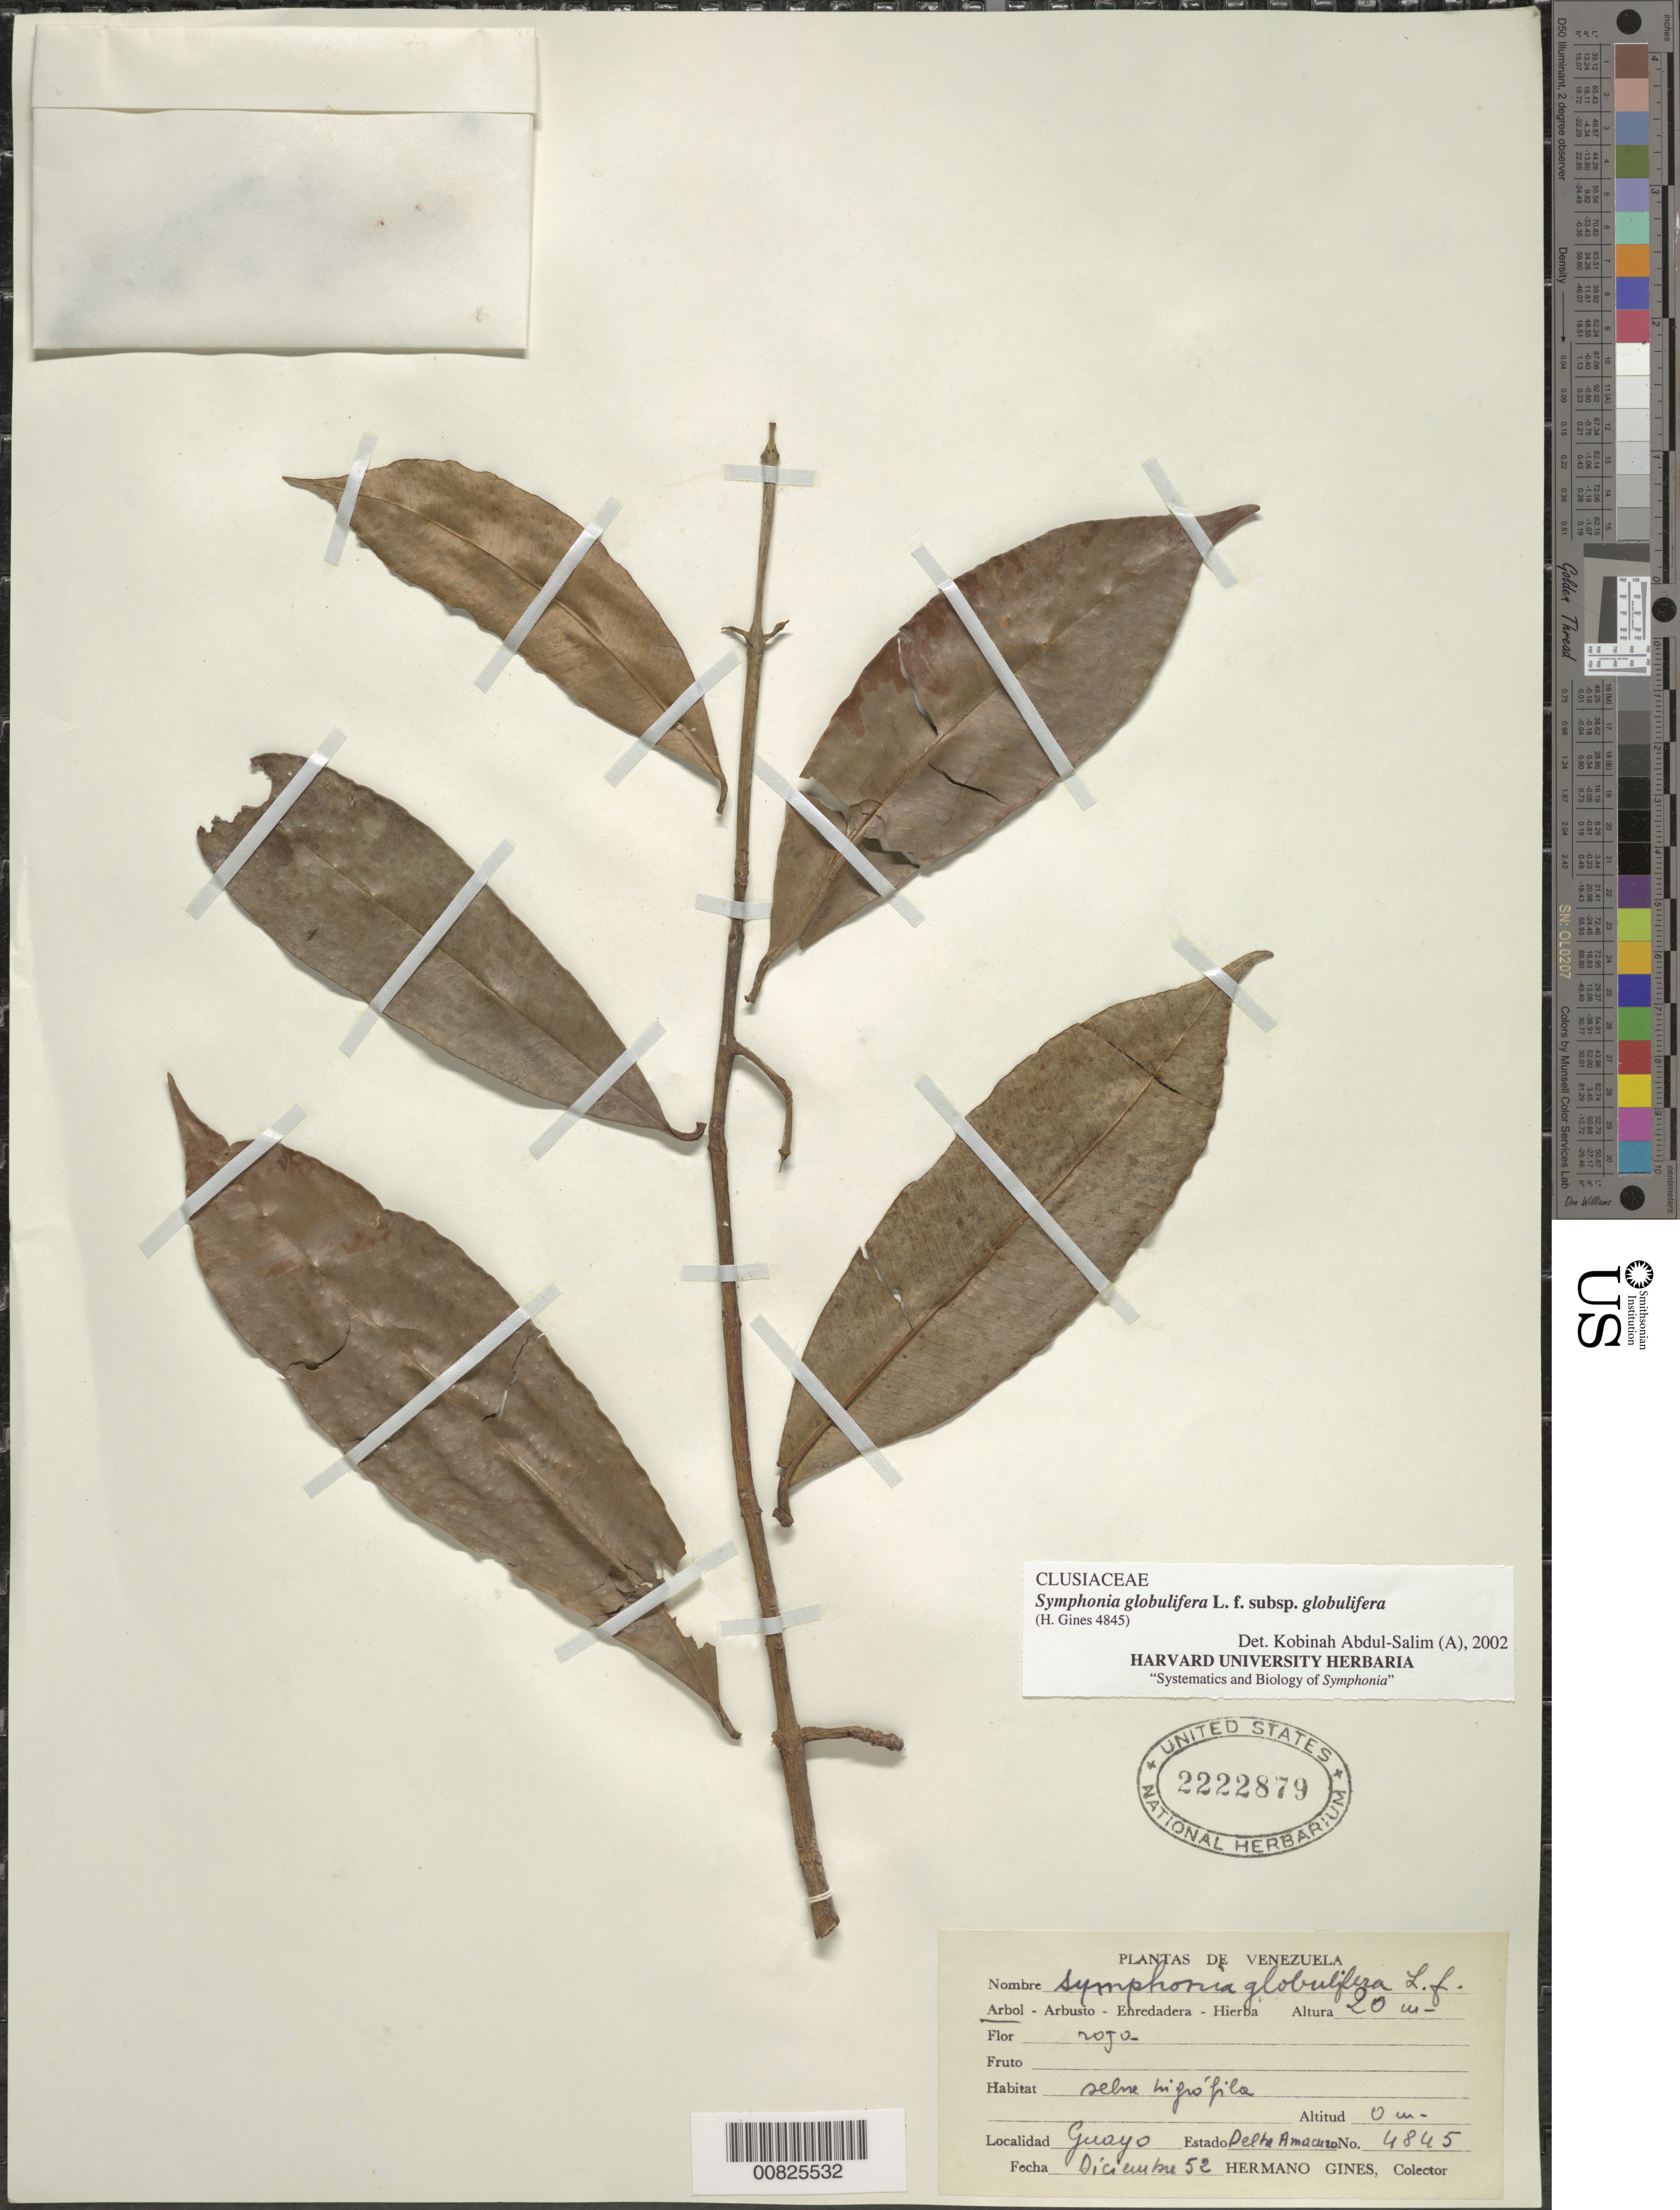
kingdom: Plantae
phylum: Tracheophyta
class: Magnoliopsida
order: Malpighiales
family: Clusiaceae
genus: Symphonia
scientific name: Symphonia globulifera subsp. globulifera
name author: L. f.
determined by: Abdul-Salim, K.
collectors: H. Gines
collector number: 4845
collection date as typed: Dec-52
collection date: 1952-12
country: Venezuela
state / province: Delta Amacuro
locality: Guayo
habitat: Selva higrofila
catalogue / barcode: US 2222879